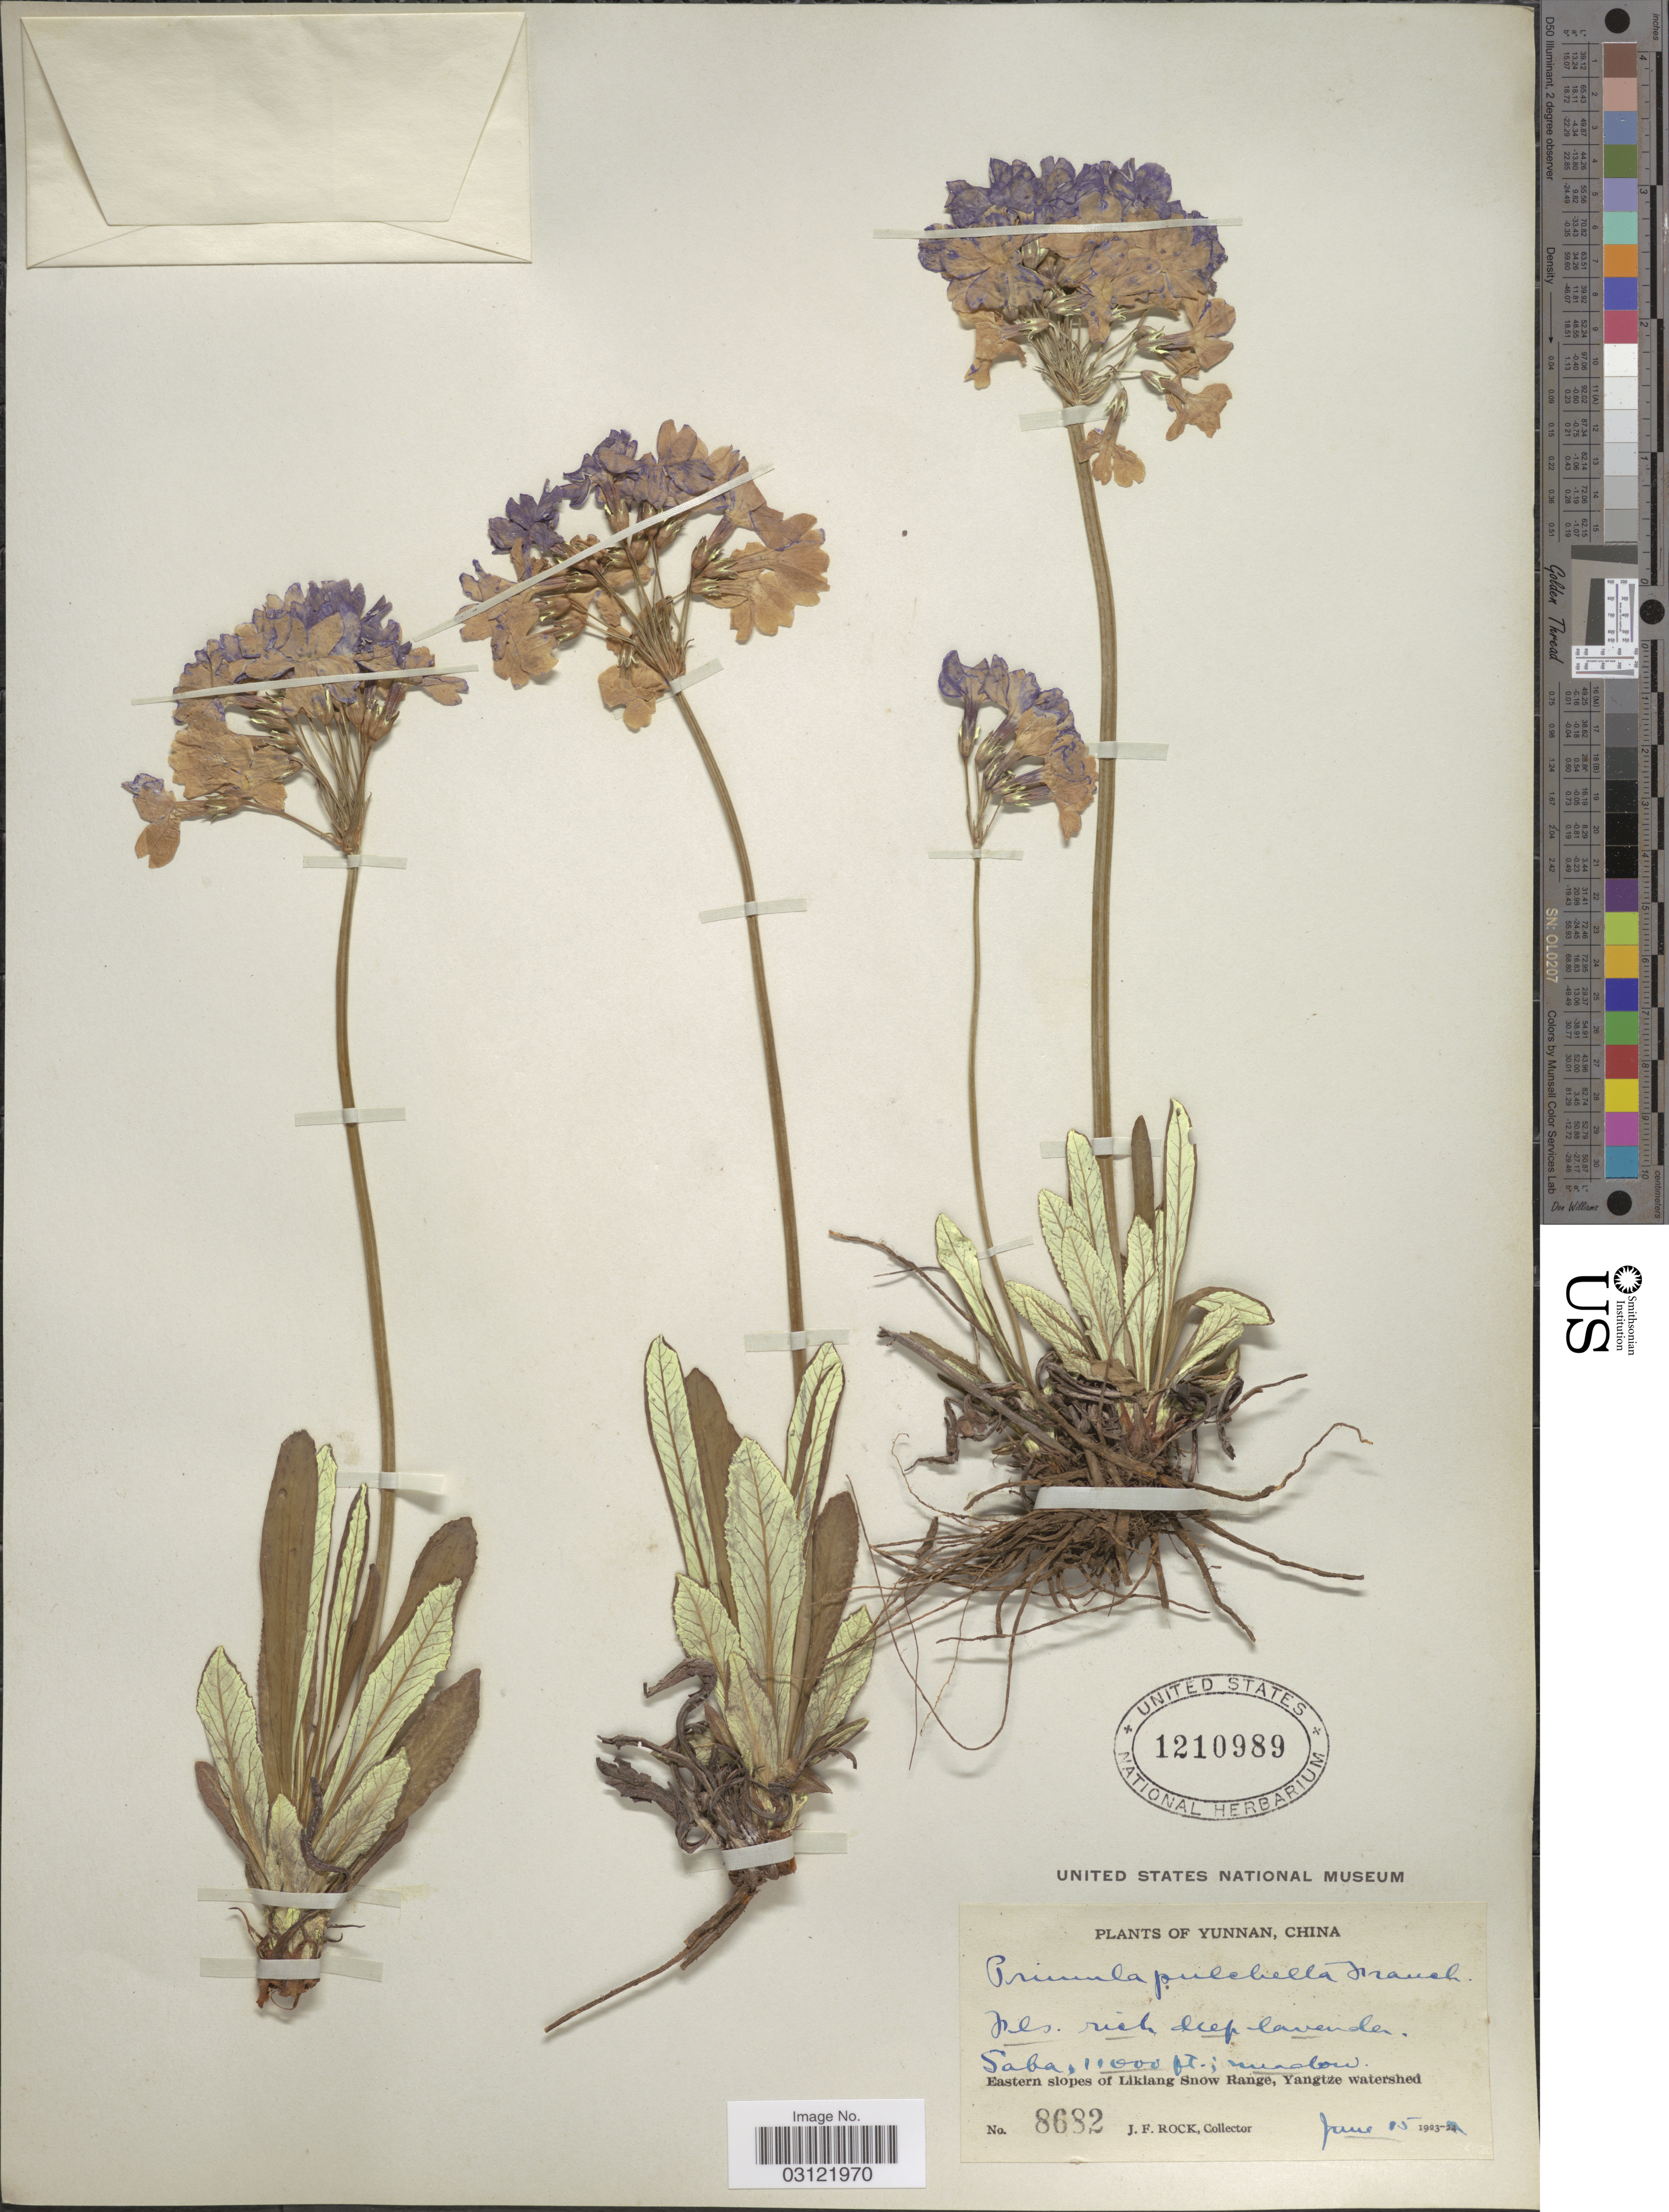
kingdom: Plantae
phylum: Tracheophyta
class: Magnoliopsida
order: Ericales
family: Primulaceae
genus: Primula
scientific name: Primula pulchella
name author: Franch.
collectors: J. Rock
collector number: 8682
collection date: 1923-06-15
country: China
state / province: Yunnan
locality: Saba, Eastern slopes of Likiang Snow Range, Yangtze watershed.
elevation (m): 3353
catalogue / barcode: US 1210989